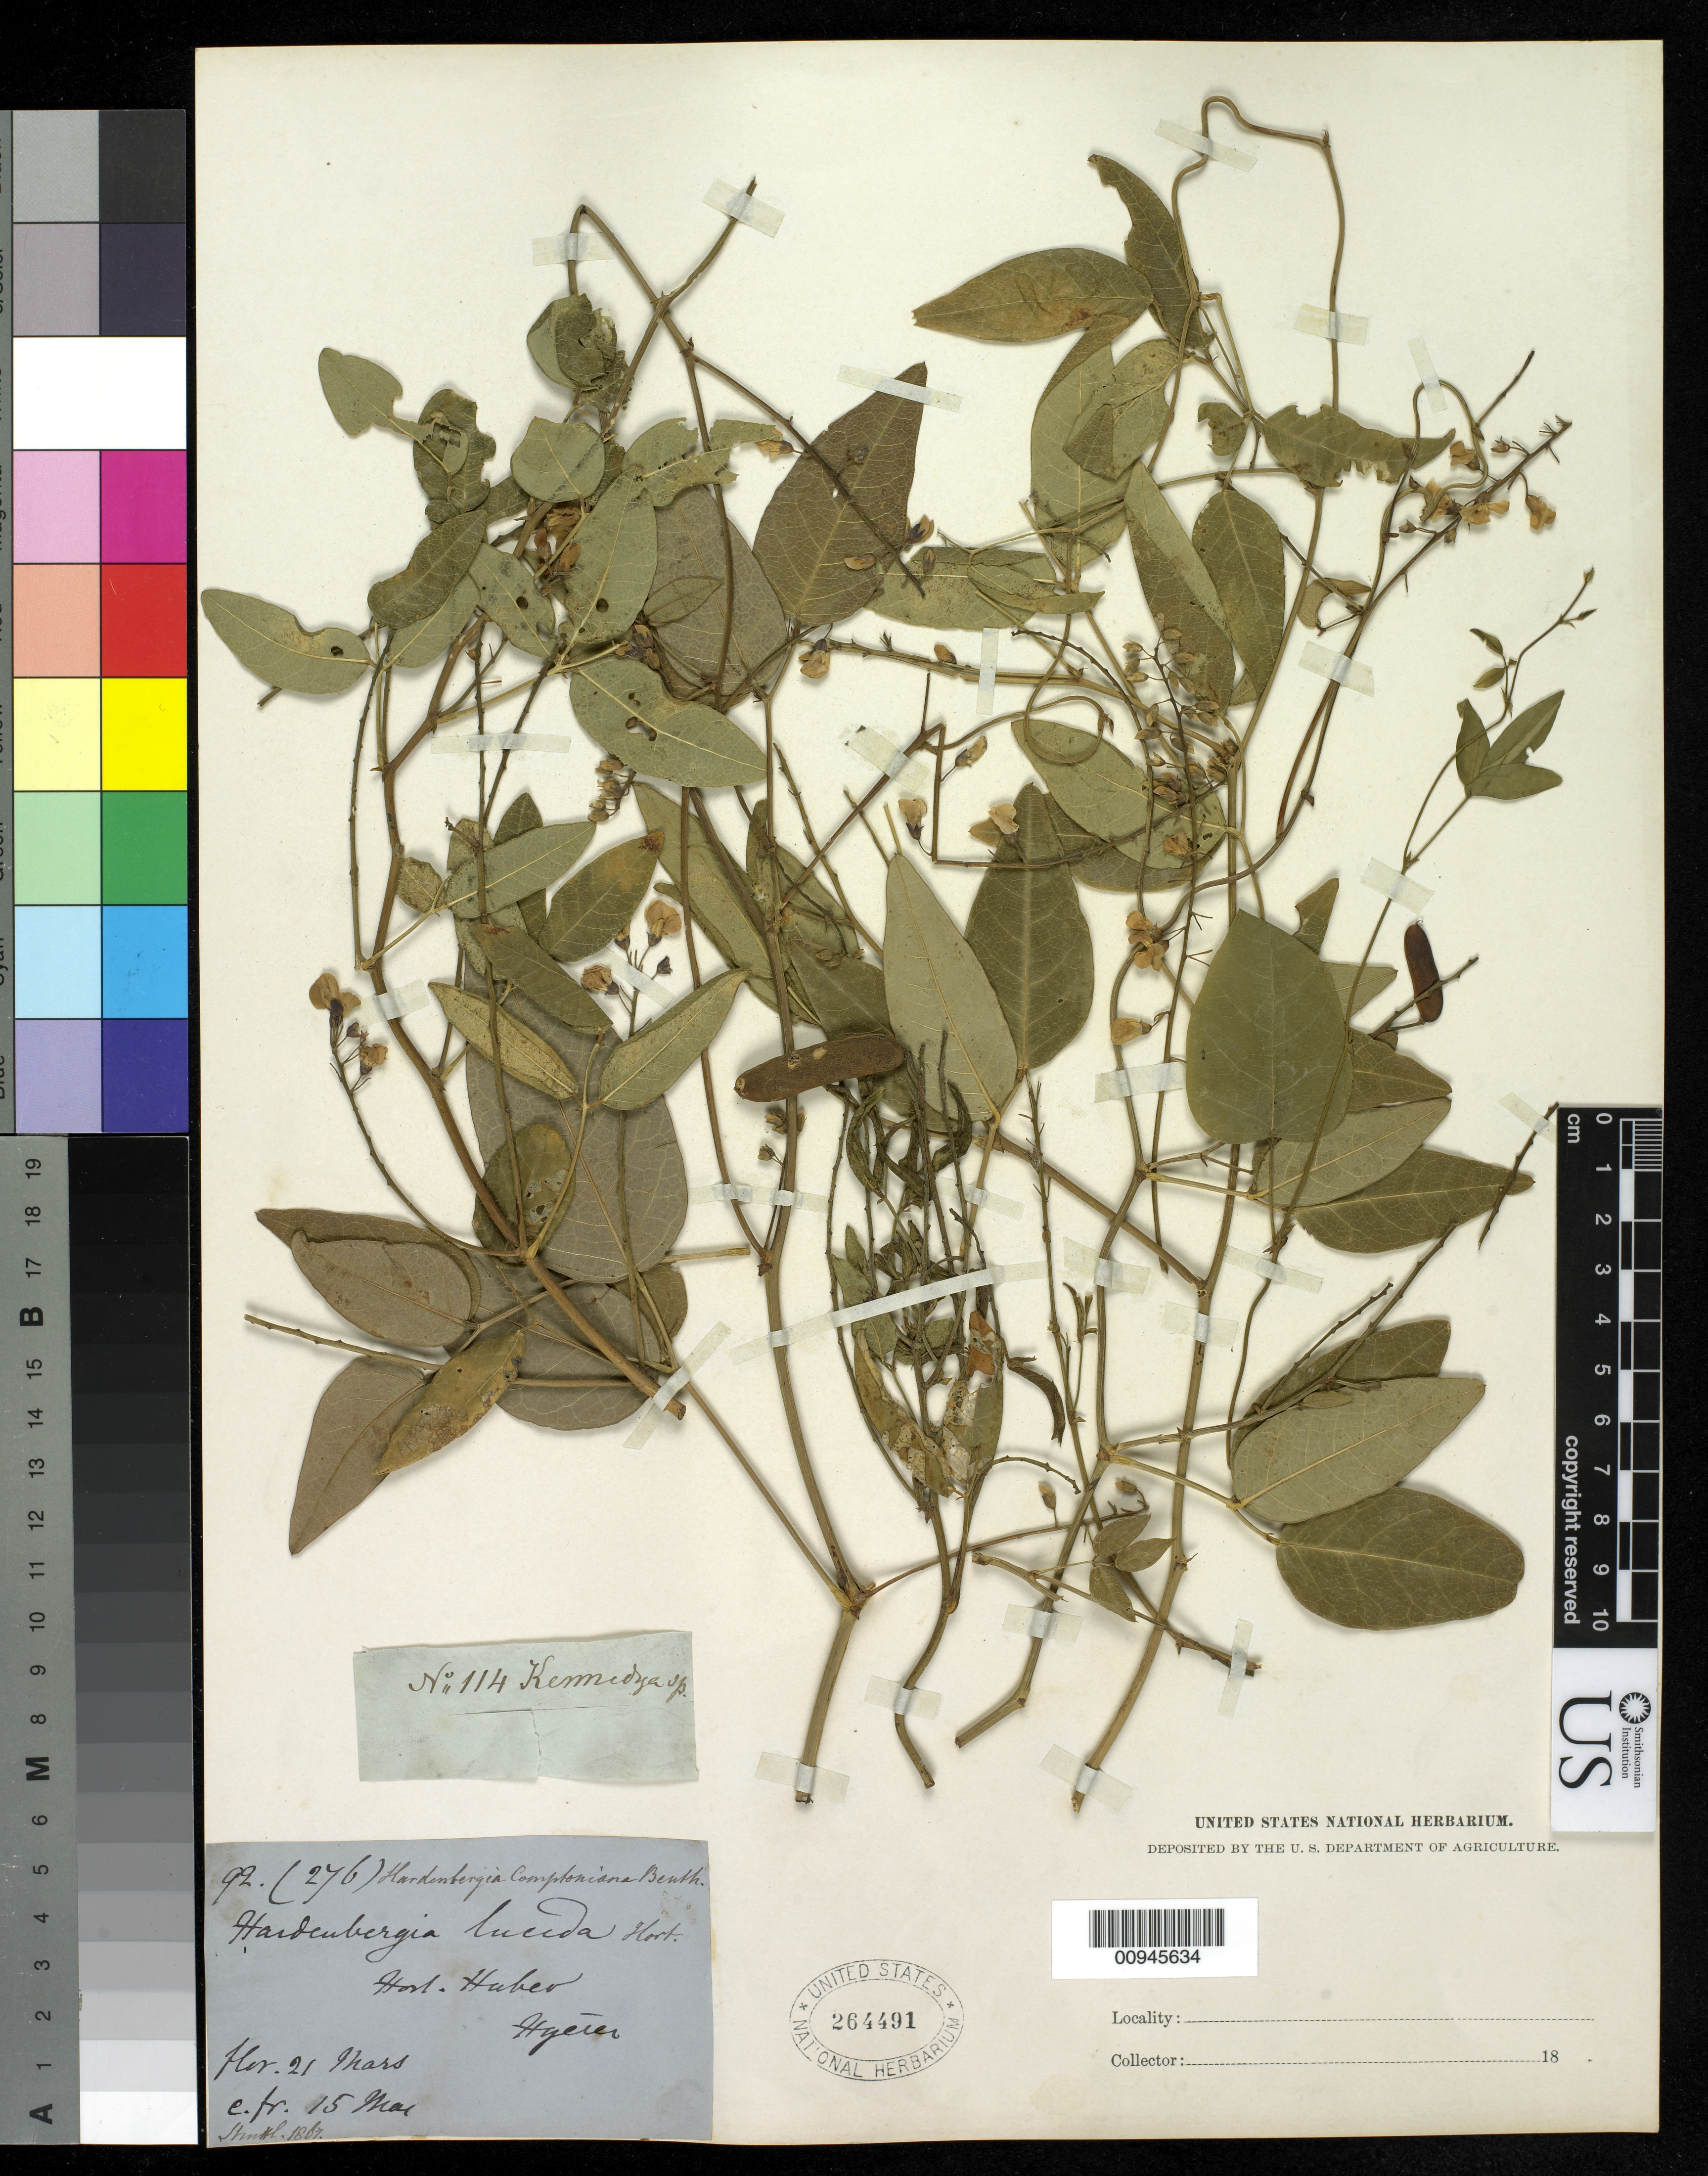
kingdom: Plantae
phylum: Tracheophyta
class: Magnoliopsida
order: Fabales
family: Fabaceae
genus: Hardenbergia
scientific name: Hardenbergia comptoniana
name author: (Andrews) Benth.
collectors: E. Huber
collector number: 276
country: Australia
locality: Hyeier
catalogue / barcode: US 264491